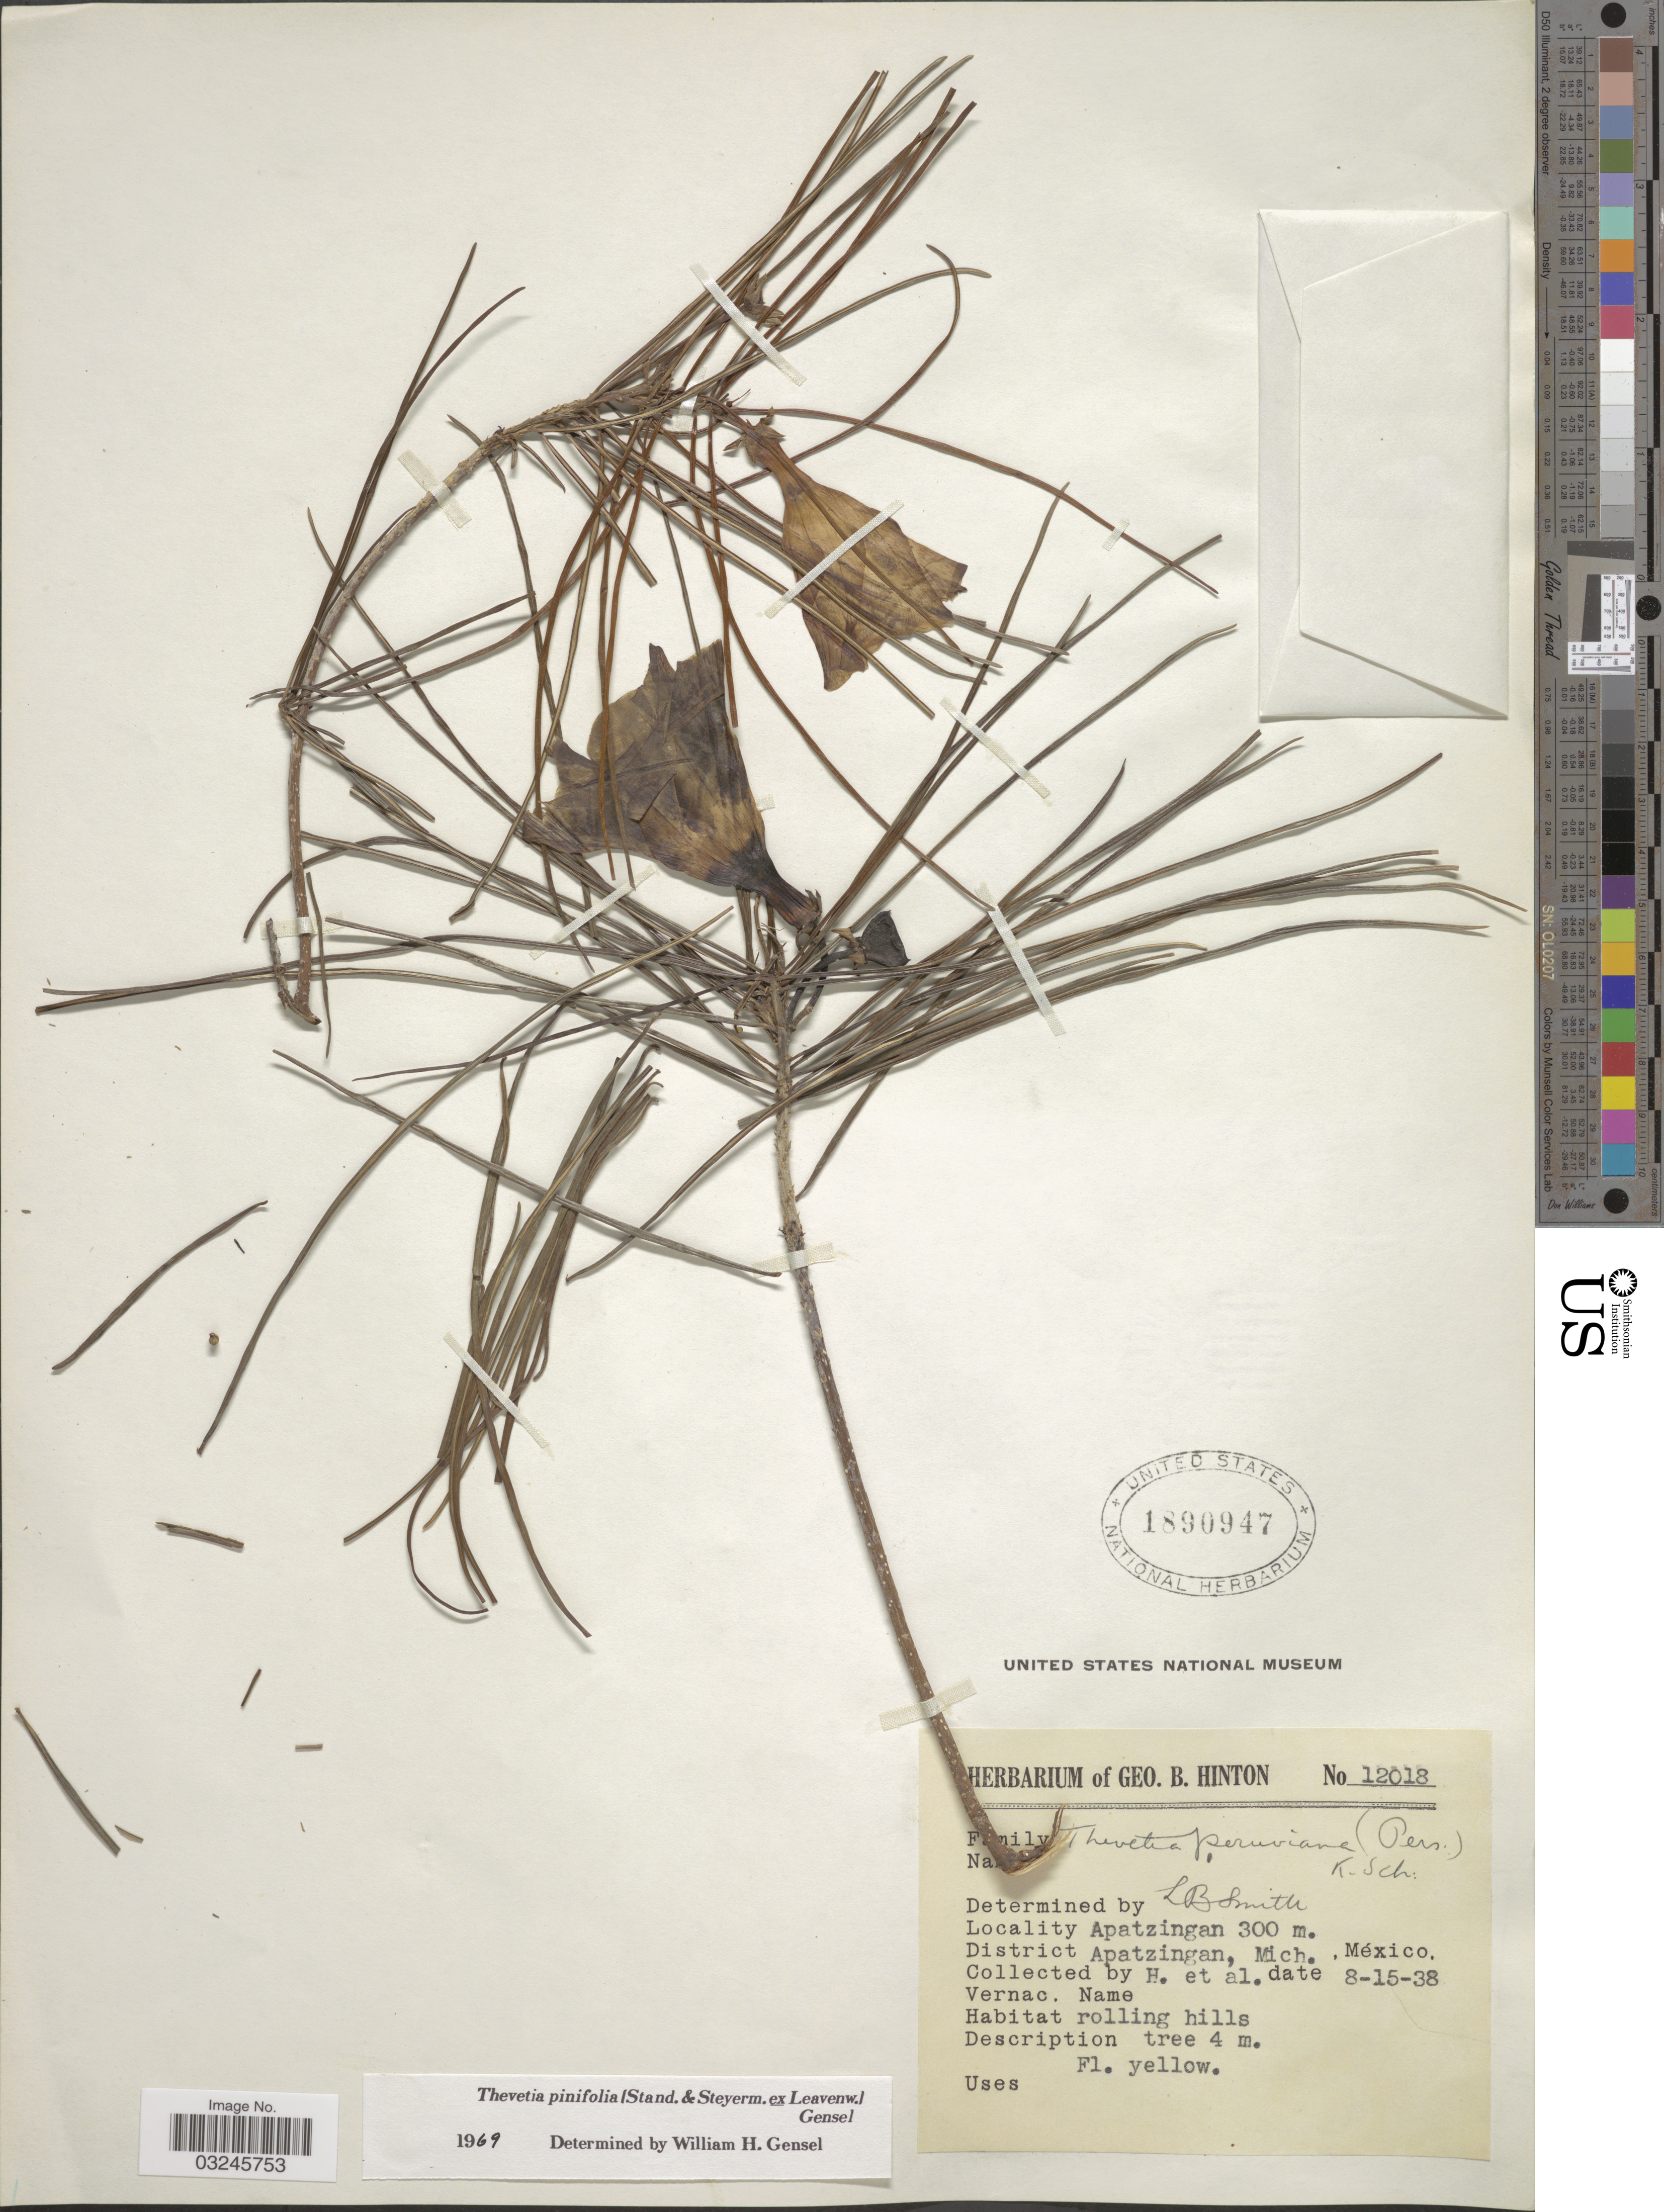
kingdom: Plantae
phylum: Tracheophyta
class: Magnoliopsida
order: Gentianales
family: Apocynaceae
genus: Thevetia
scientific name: Thevetia pinifolia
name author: (Standl.) J.K. Williams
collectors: G. B. Hinton & et al.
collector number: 12018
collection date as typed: Transcribed d/m/y: 15/8/38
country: Mexico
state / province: Michoacán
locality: Apatzingan, District Apatzingan, Mich., México.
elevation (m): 300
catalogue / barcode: US 1890947